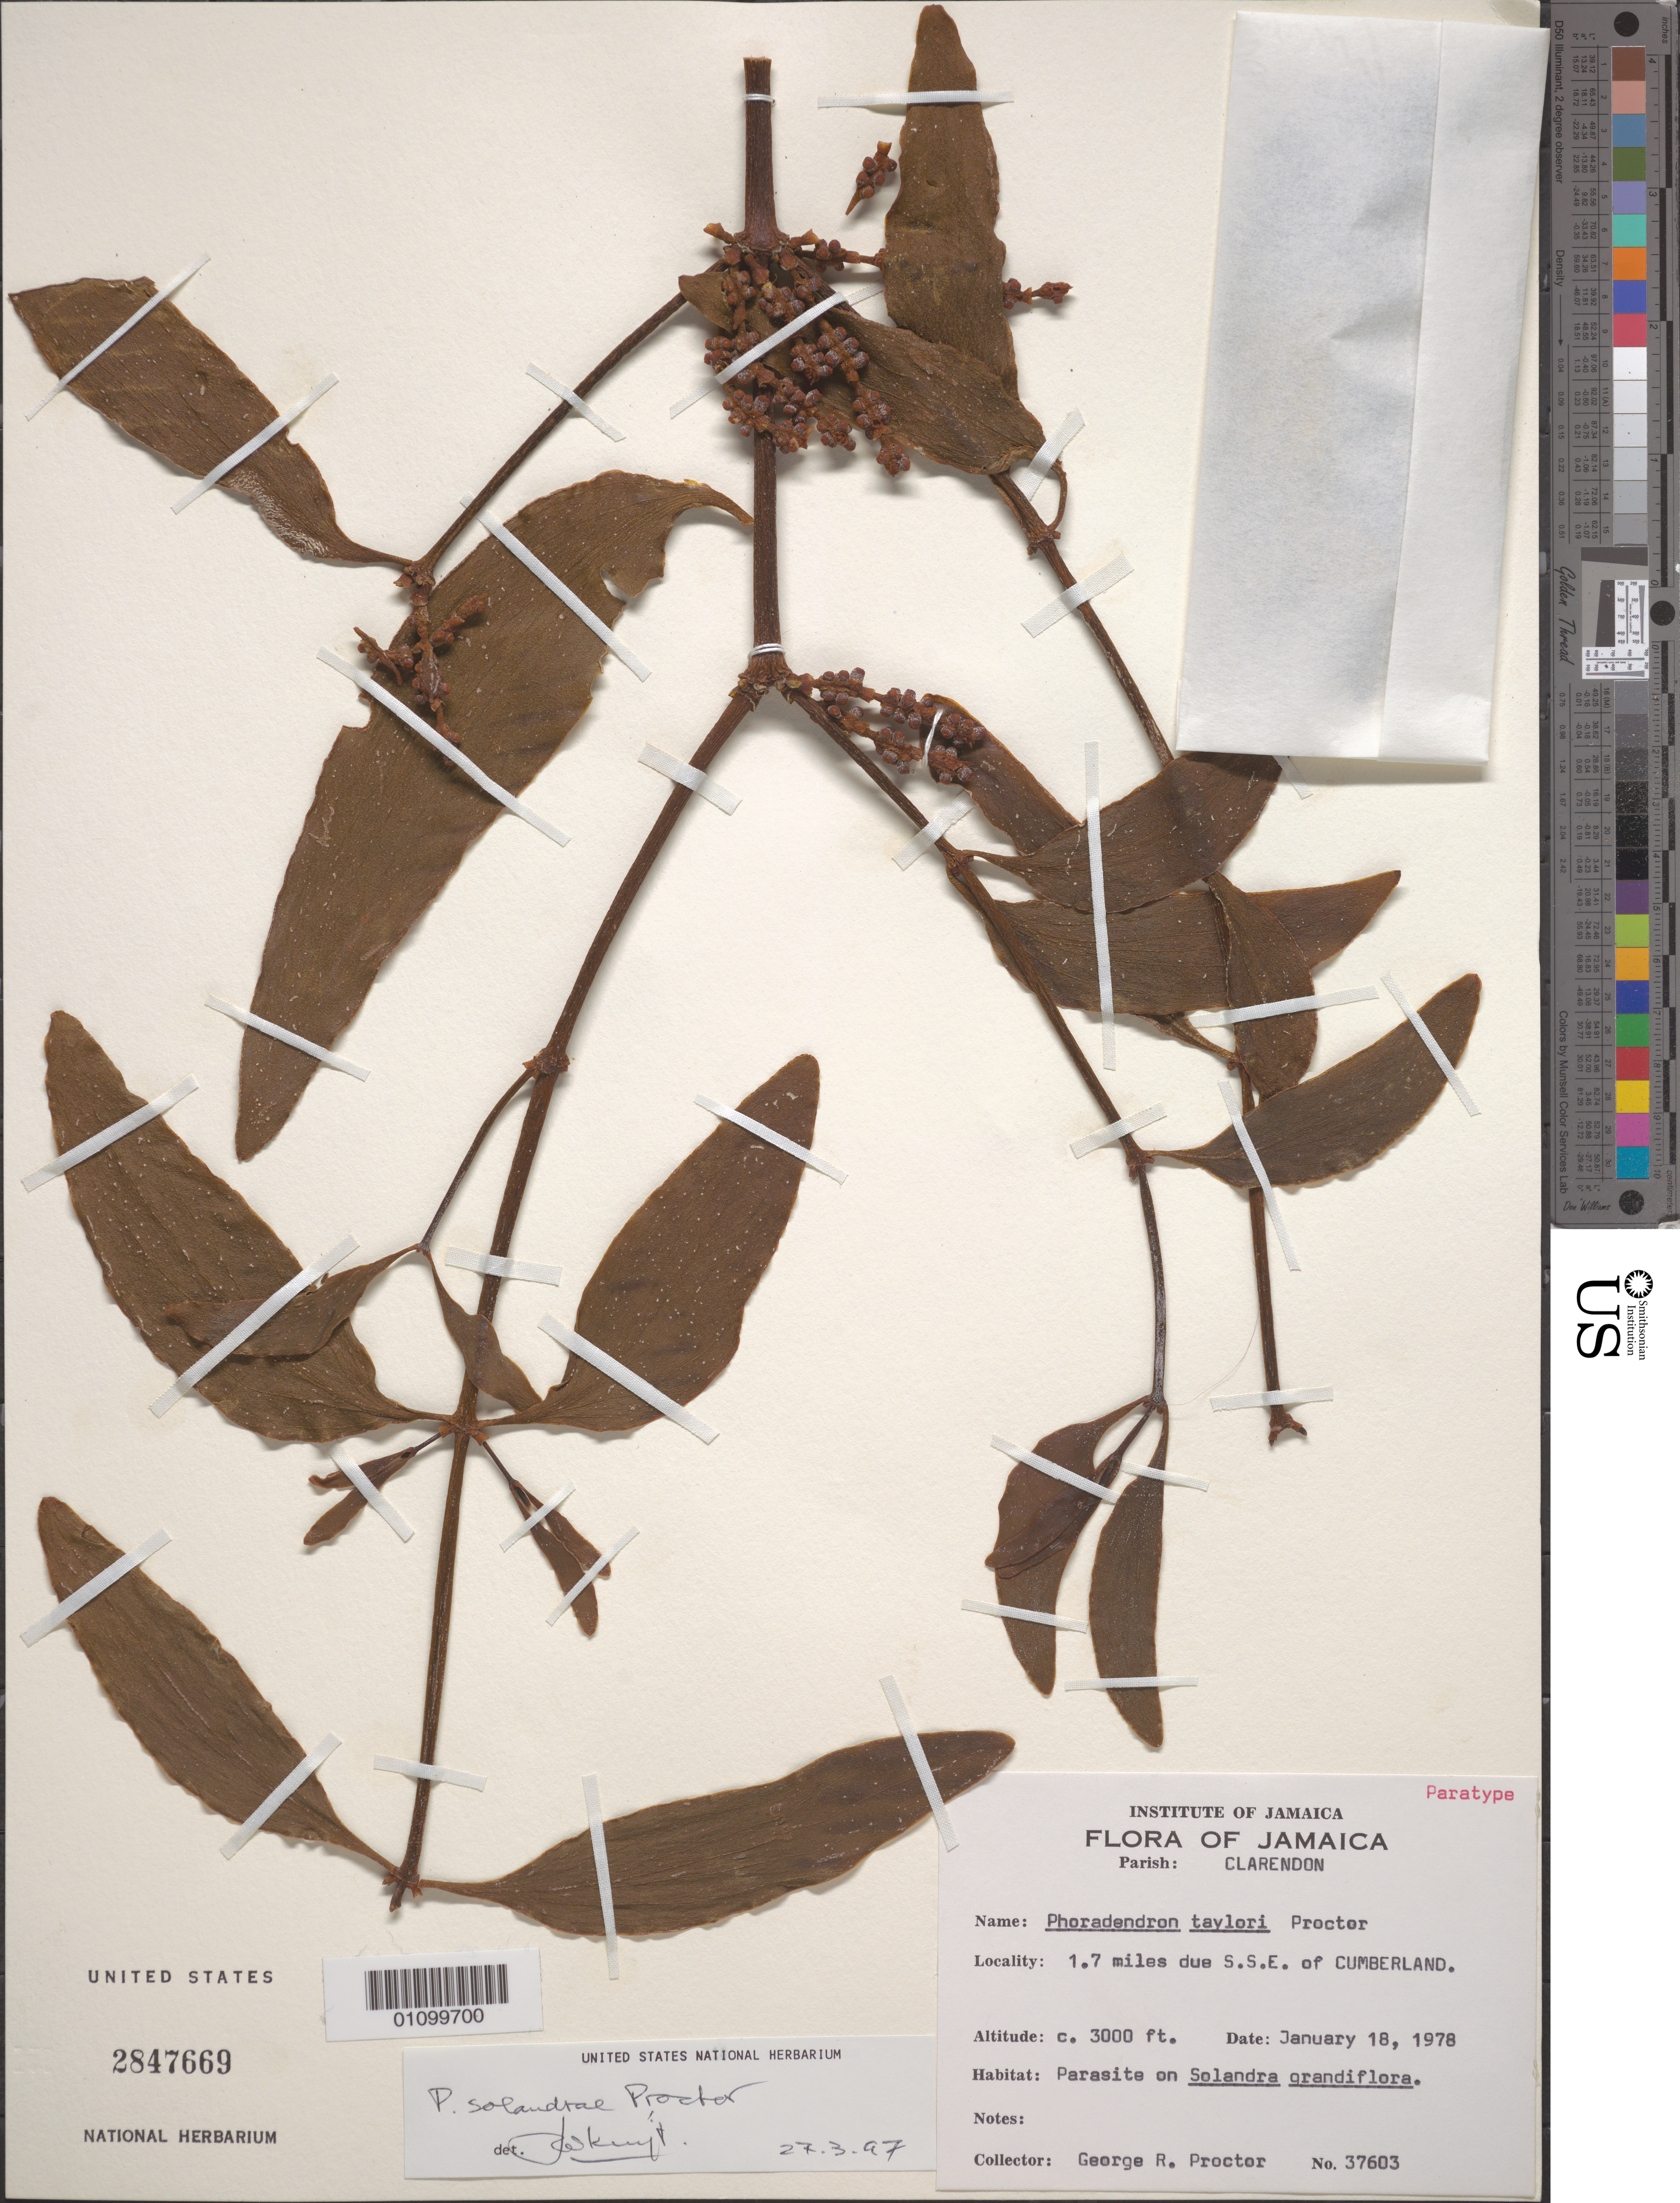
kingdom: Plantae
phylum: Tracheophyta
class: Magnoliopsida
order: Santalales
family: Viscaceae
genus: Phoradendron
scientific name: Phoradendron solandrae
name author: Proctor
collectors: G. R. Proctor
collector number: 37603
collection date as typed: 18 Jan 1978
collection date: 1978-01-18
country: Jamaica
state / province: Clarendon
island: Jamaica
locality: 1.7 miles due S.S.E. of Cumberland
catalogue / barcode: US 2847669